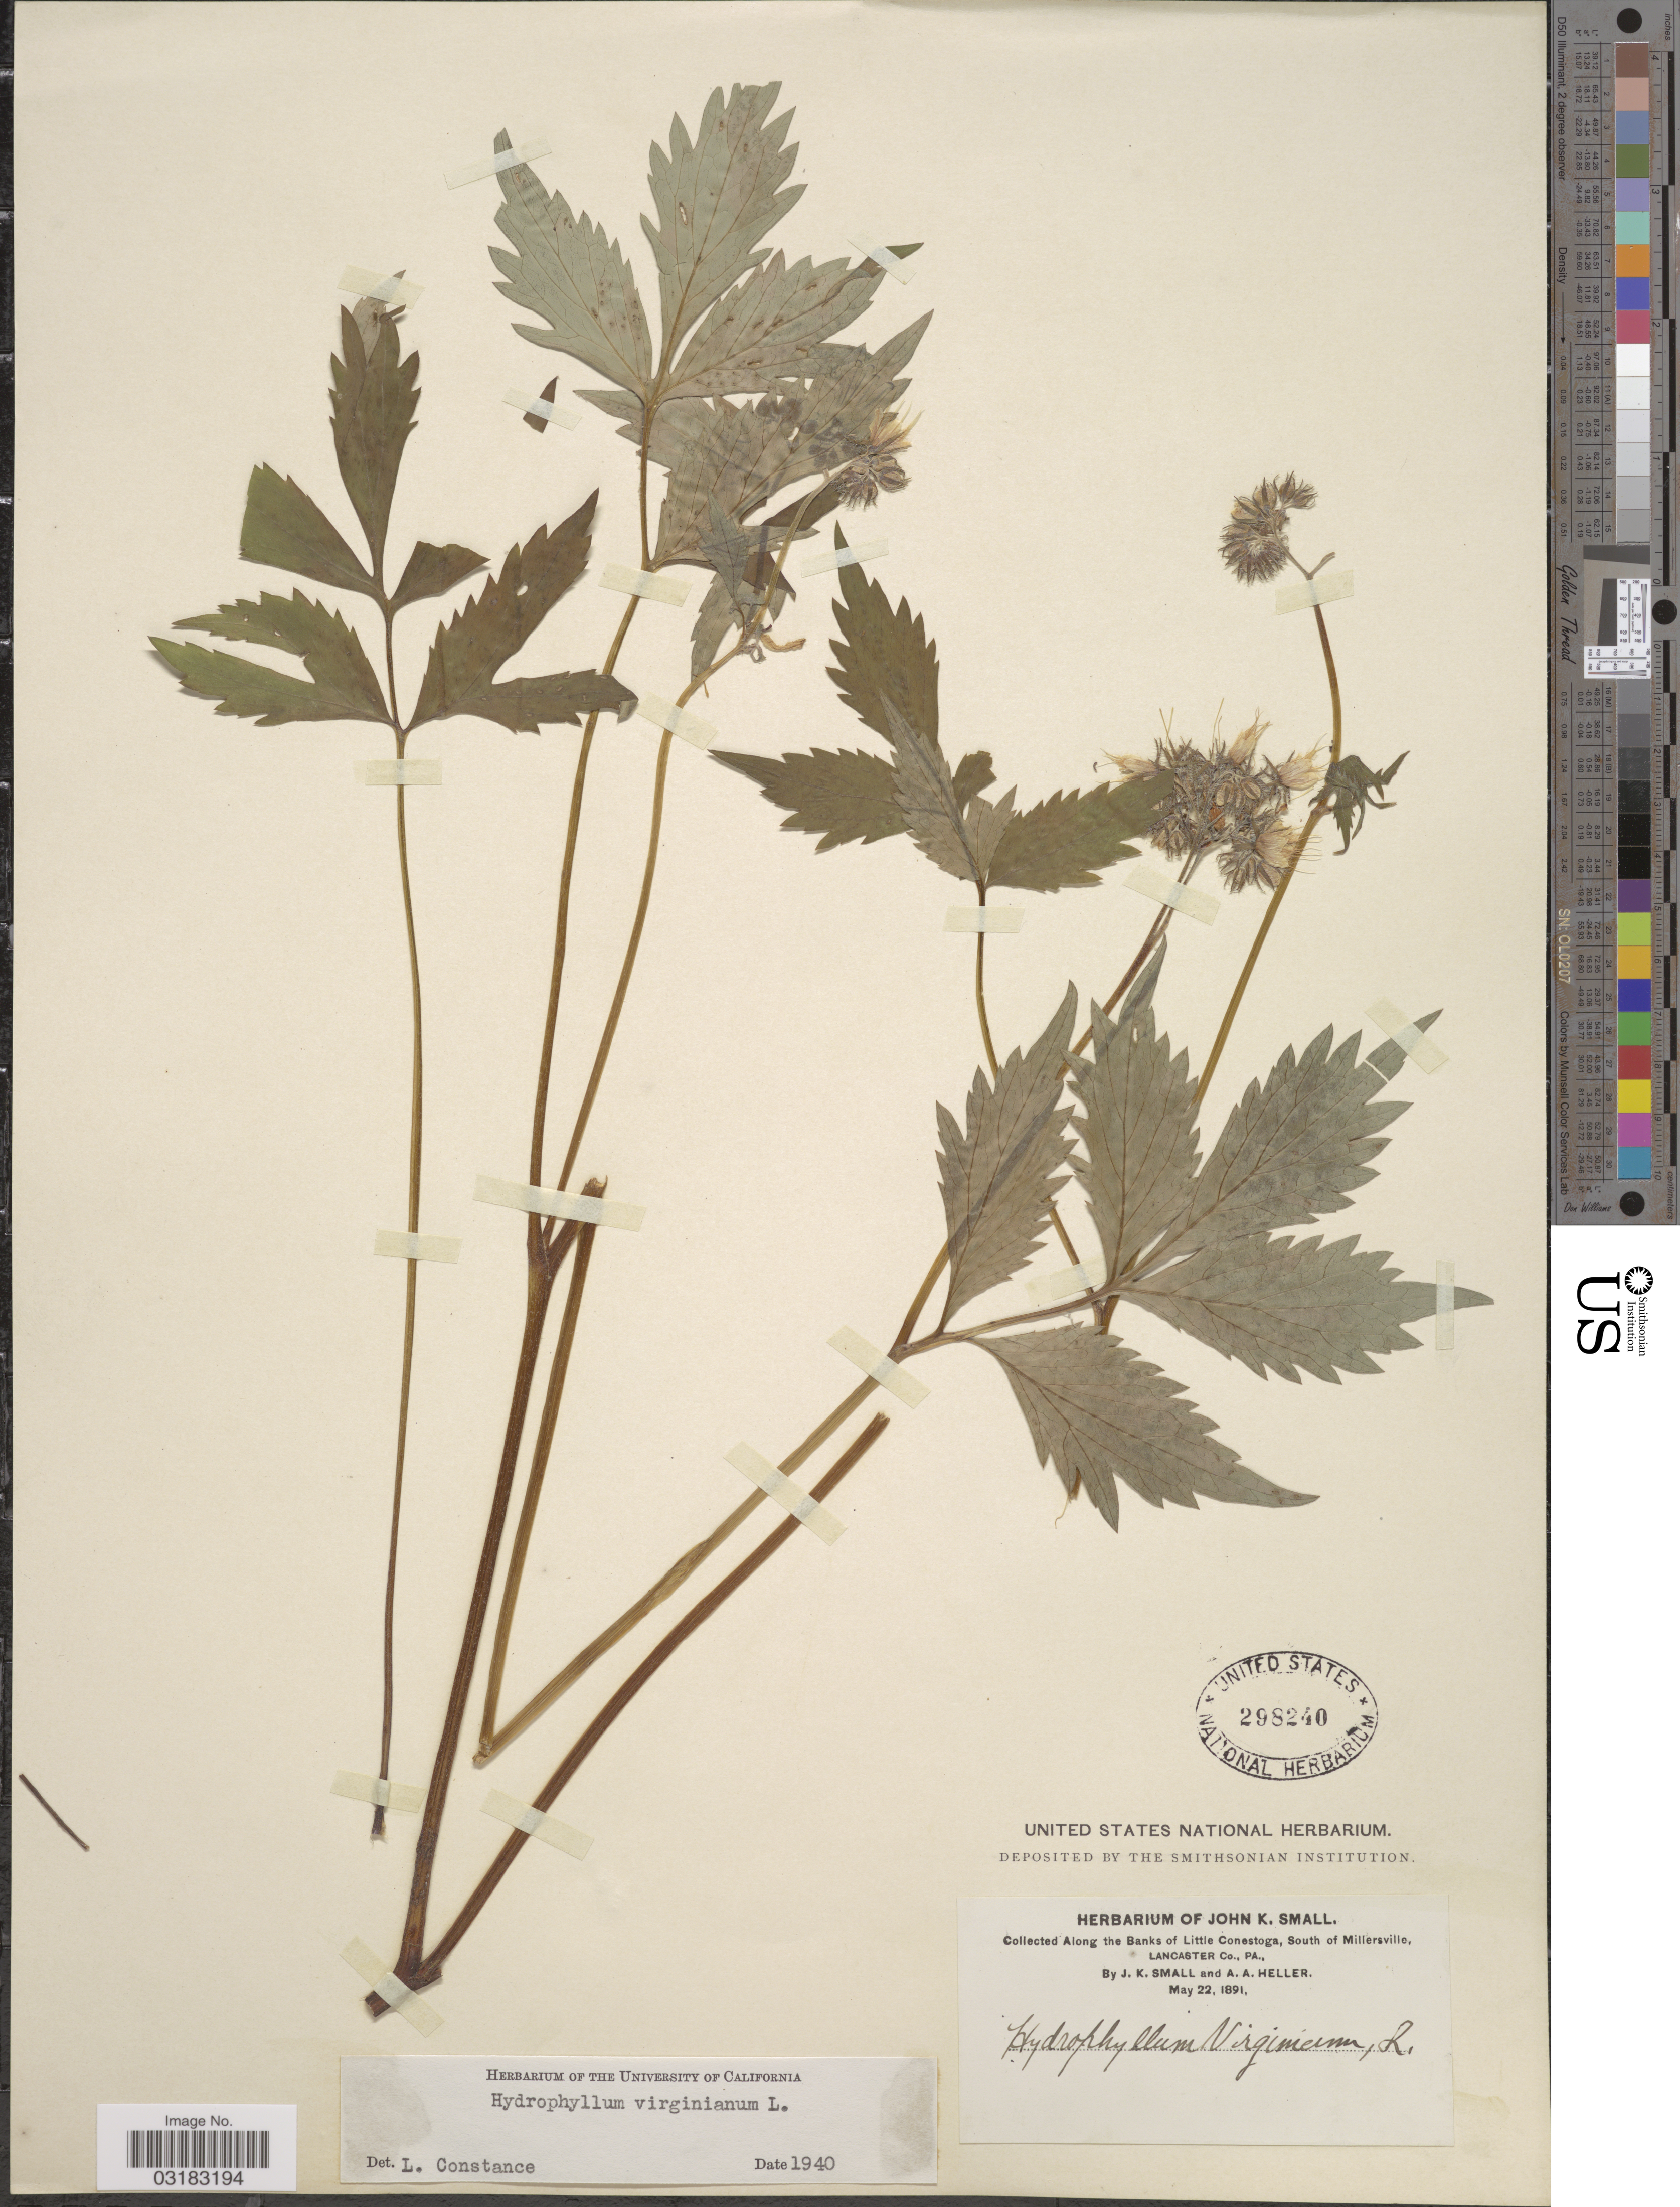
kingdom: Plantae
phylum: Tracheophyta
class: Magnoliopsida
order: Boraginales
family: Hydrophyllaceae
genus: Hydrophyllum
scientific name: Hydrophyllum virginianum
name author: L.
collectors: J. K. Small & A. A. Heller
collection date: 1891-05-22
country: United States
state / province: Pennsylvania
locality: Along the Banks of Little Conestoga, South of Milersville, Lancaster Co.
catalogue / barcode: US 298240